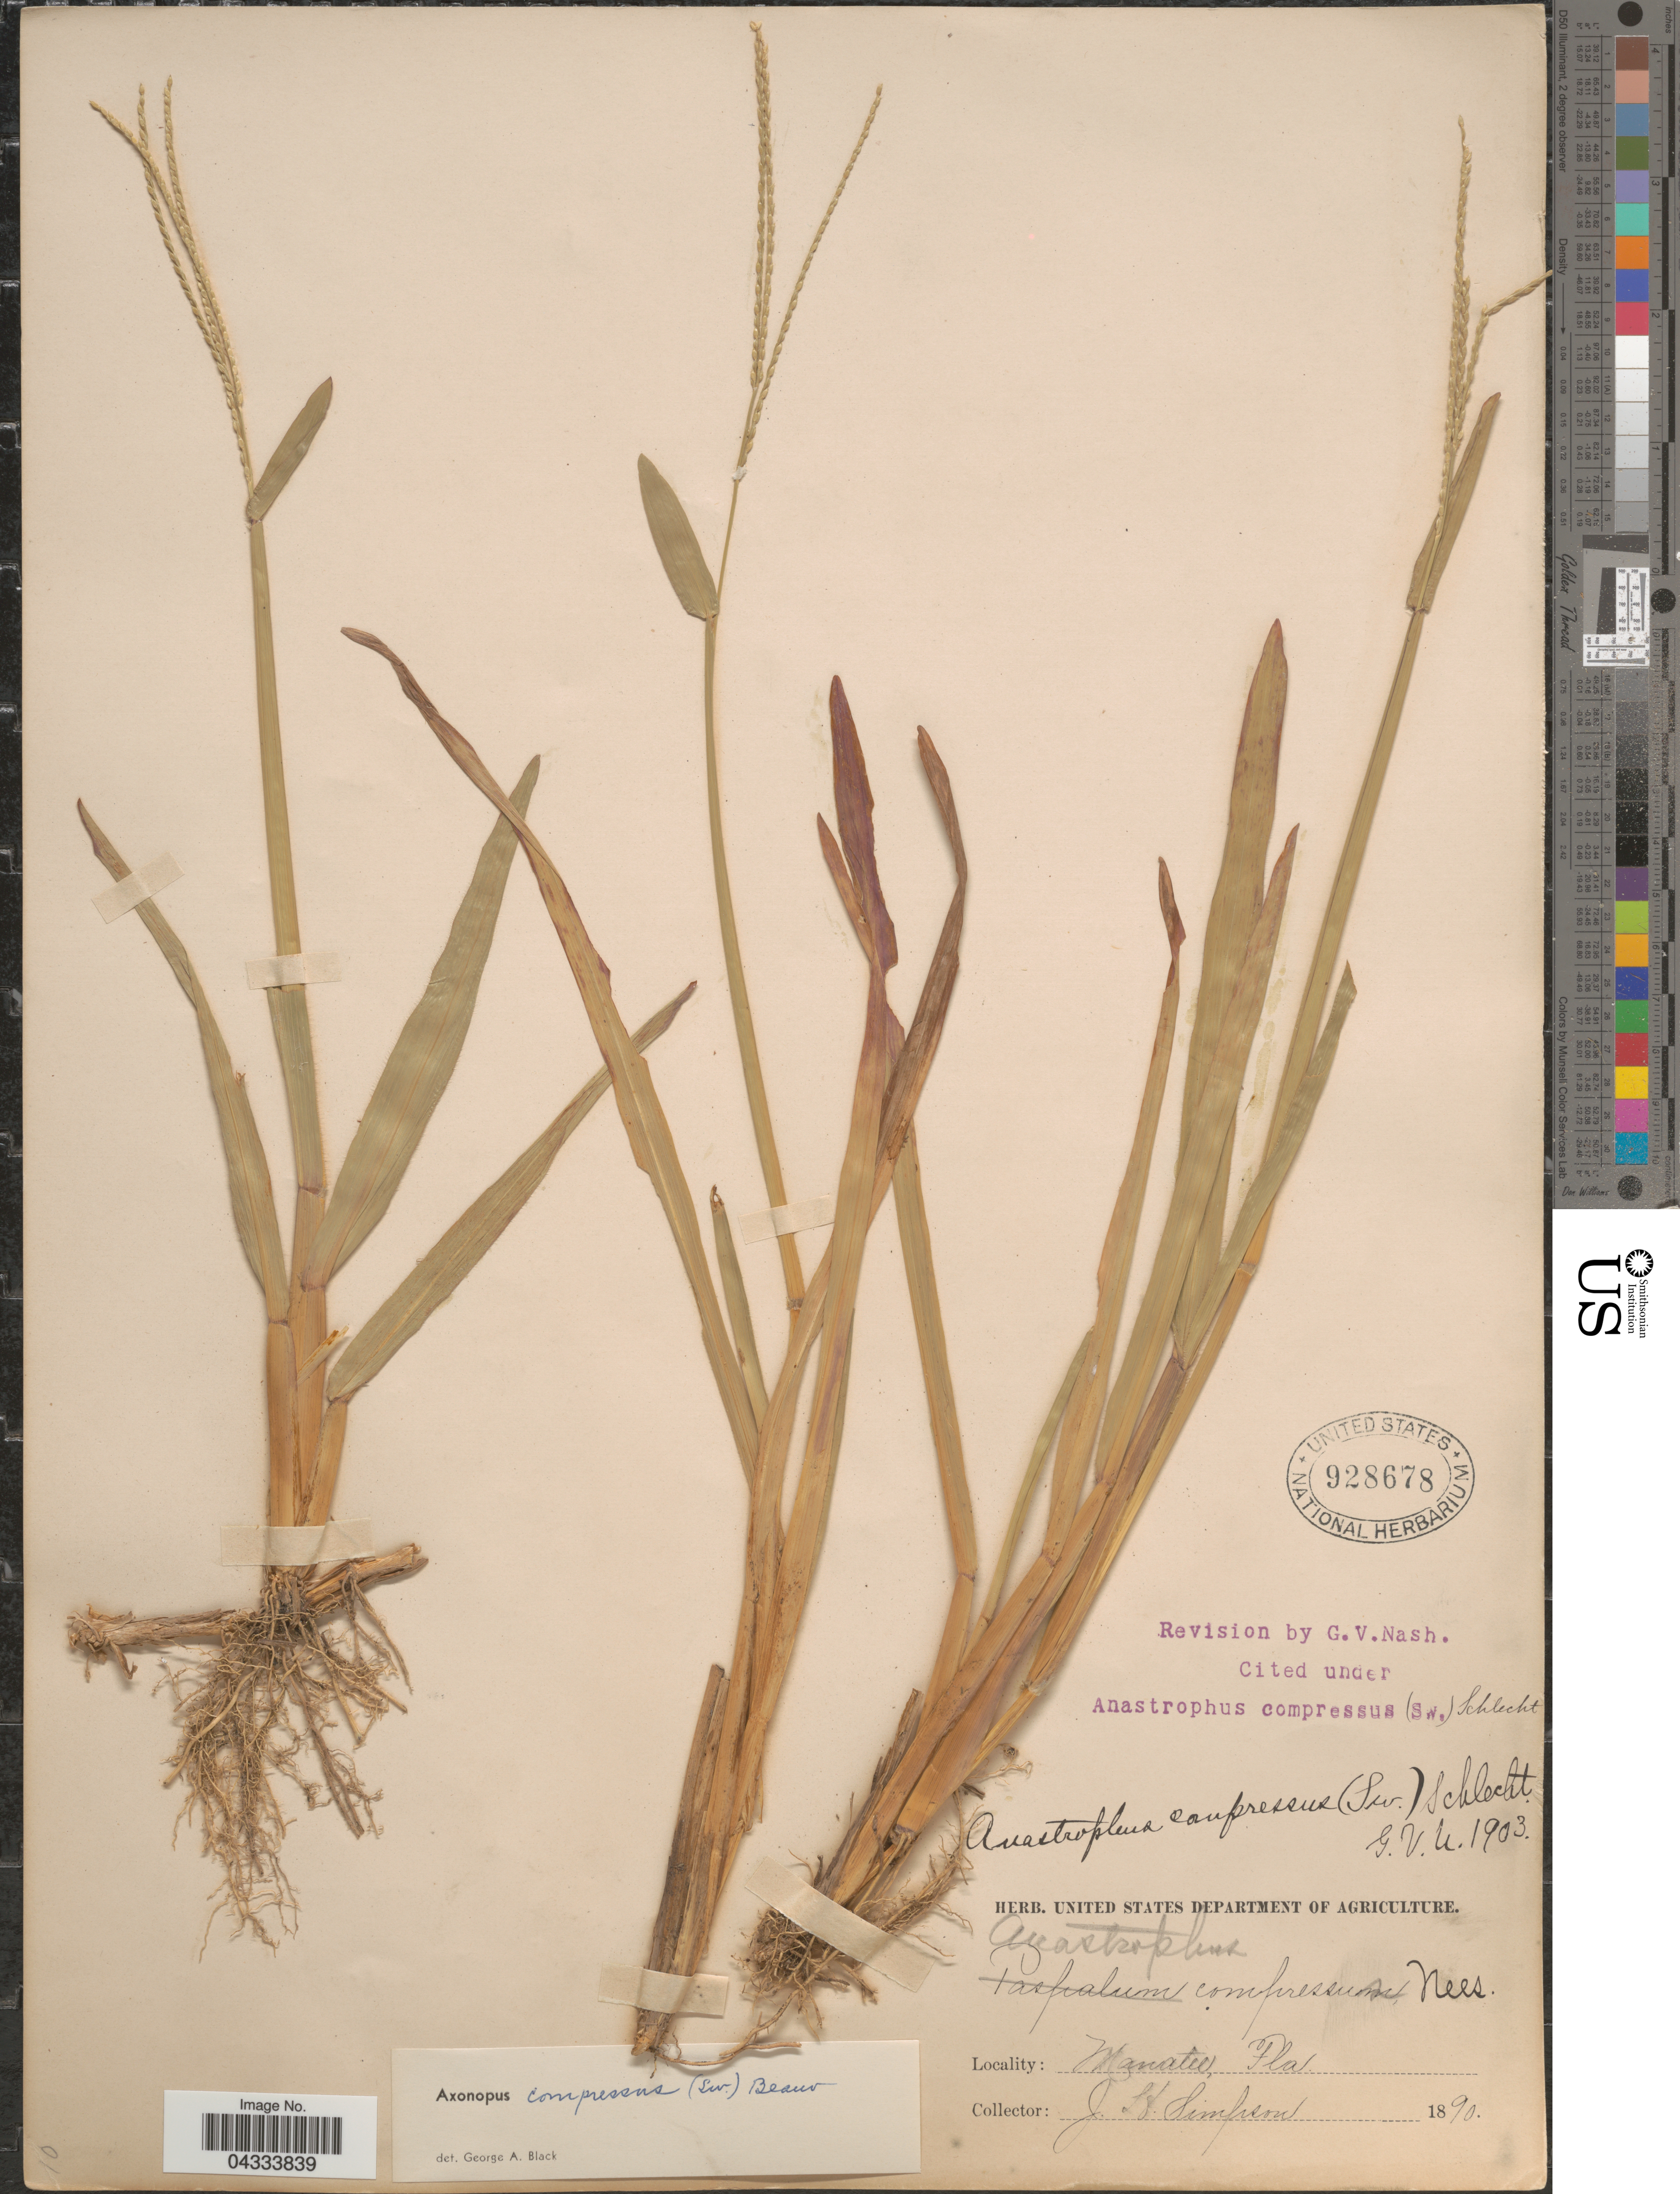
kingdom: Plantae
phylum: Tracheophyta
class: Liliopsida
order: Poales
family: Poaceae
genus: Axonopus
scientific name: Axonopus compressus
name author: (Sw.) P. Beauv.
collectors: J. H. Simpson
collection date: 1890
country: United States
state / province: Florida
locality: Manatee.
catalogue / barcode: US 928678